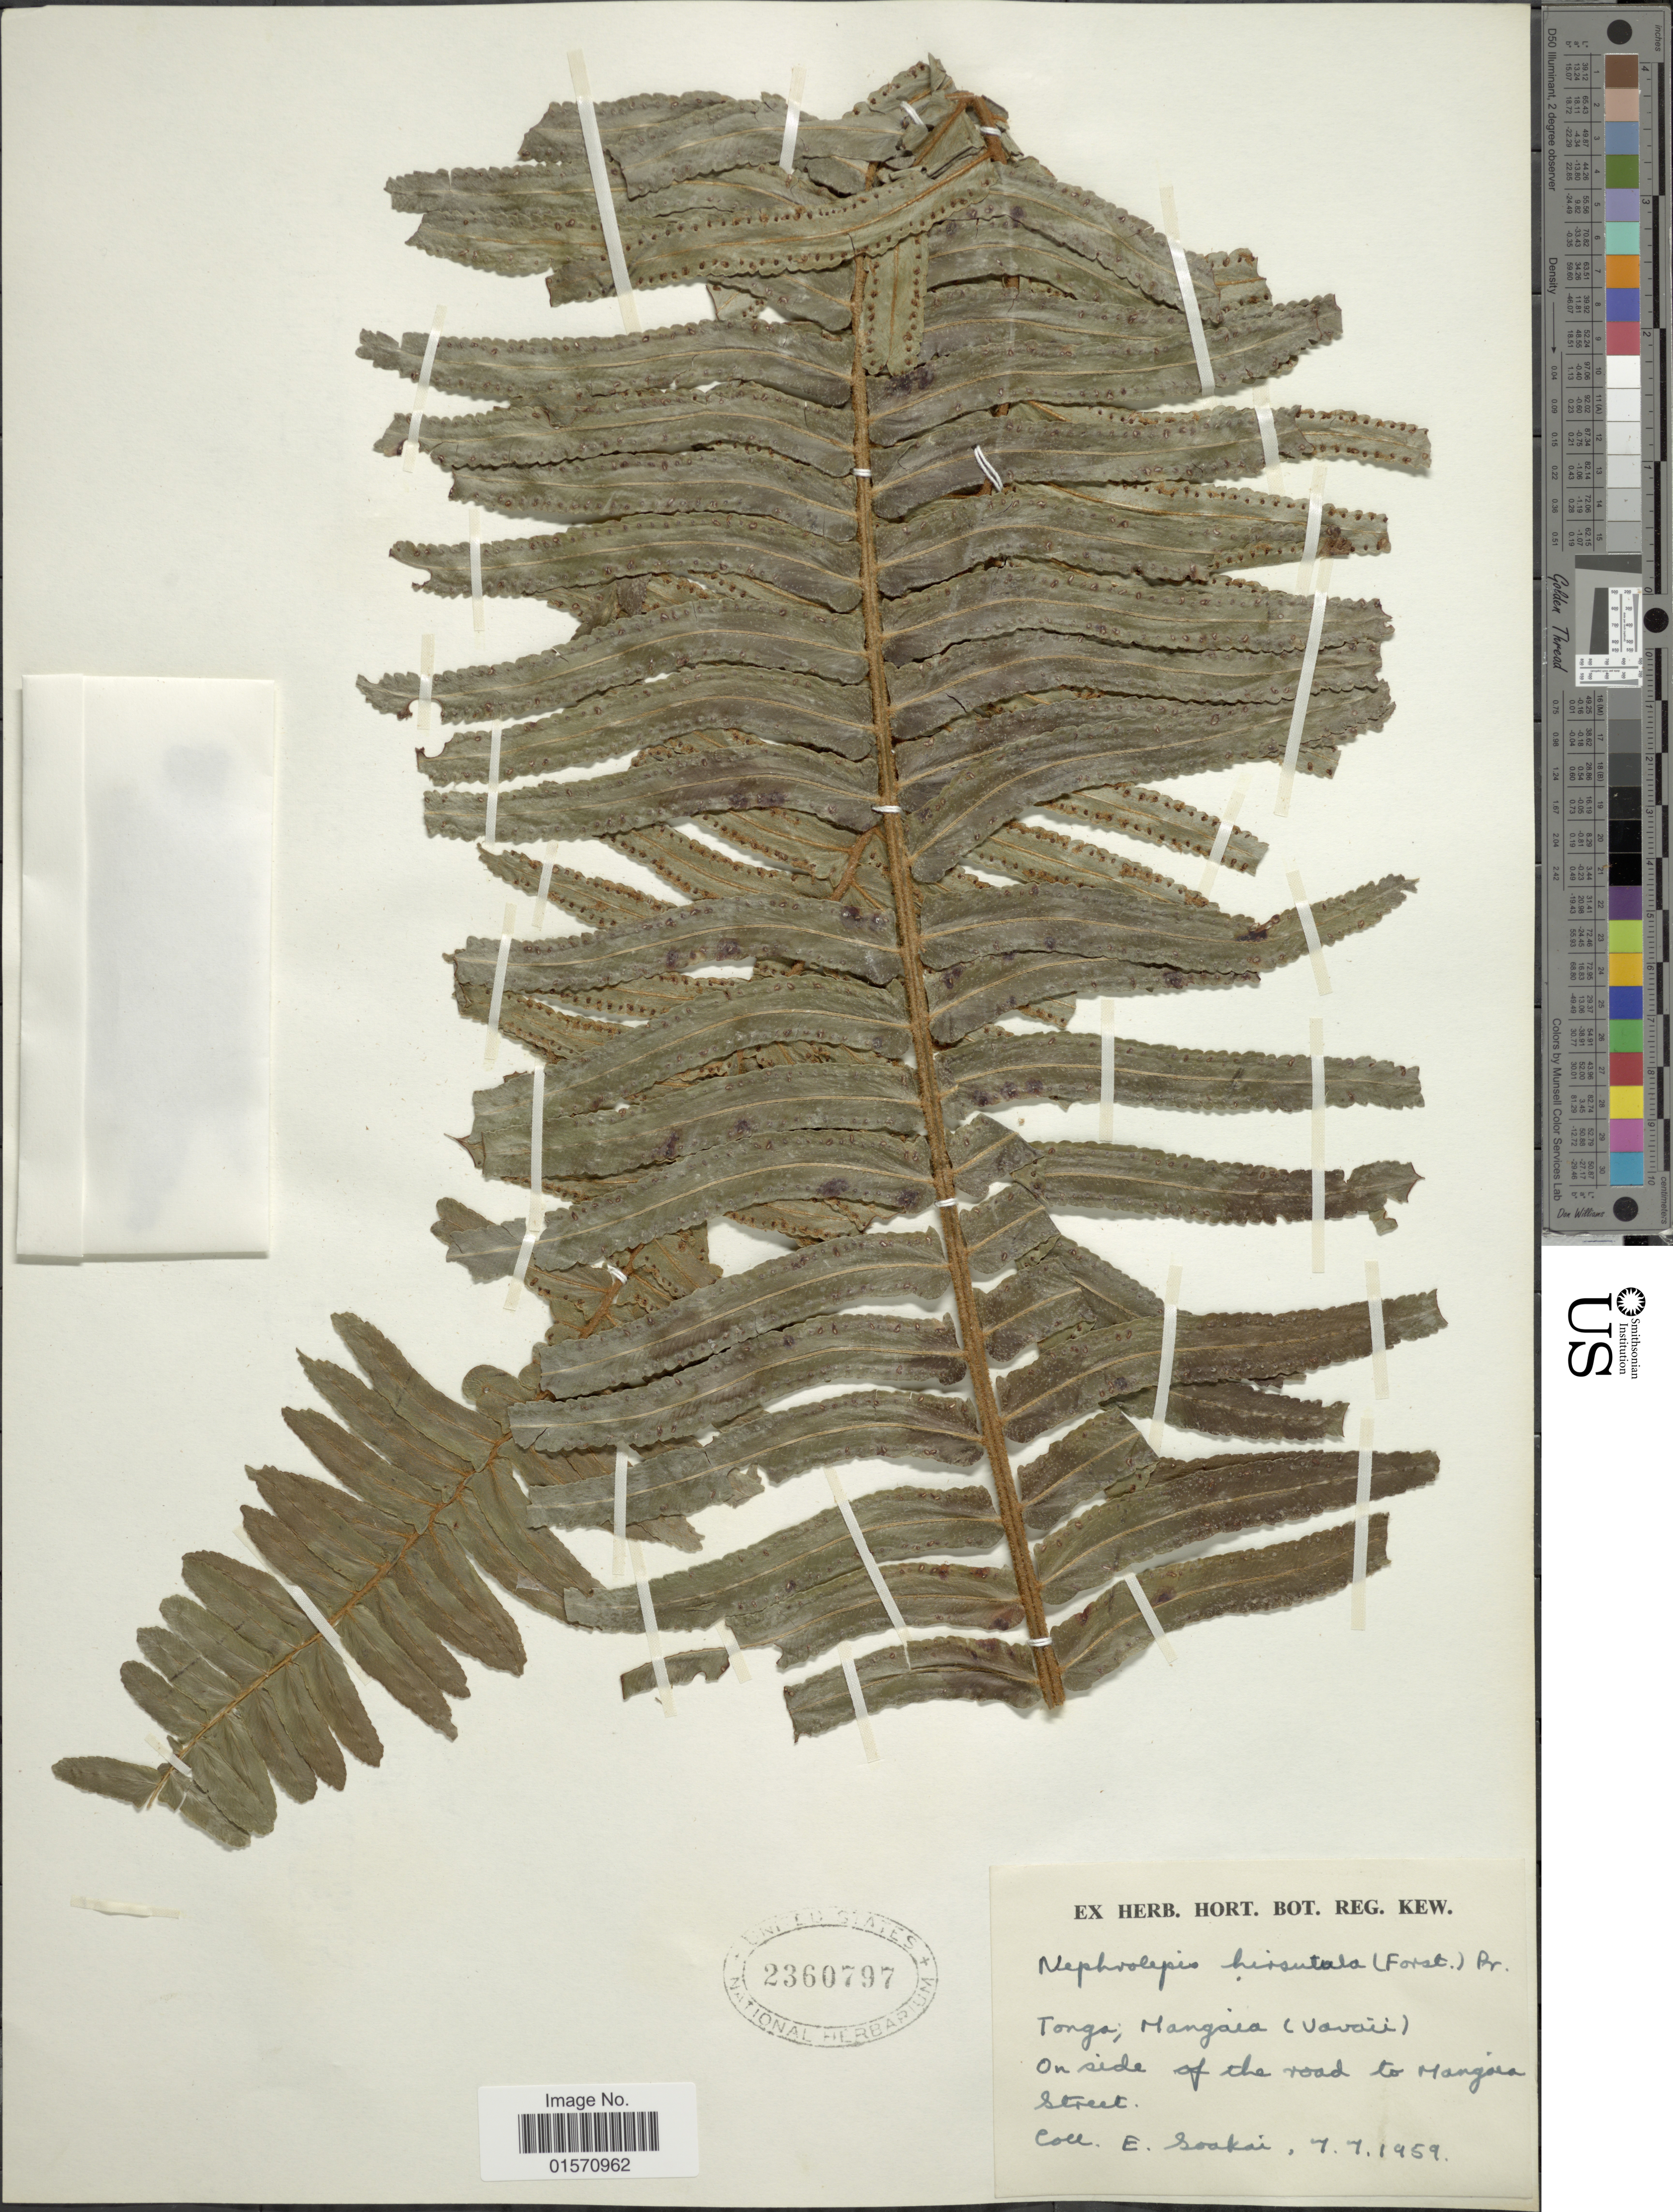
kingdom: Plantae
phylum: Tracheophyta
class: Polypodiopsida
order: Polypodiales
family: Nephrolepidaceae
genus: Nephrolepis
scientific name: Nephrolepis hirsutula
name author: (G. Forst.) C. Presl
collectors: E. Soakai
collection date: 1959-07-07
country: Tonga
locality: Mangara (Vavaii). On side of the road to Mangara Street [interpreted]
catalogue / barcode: US 2360797